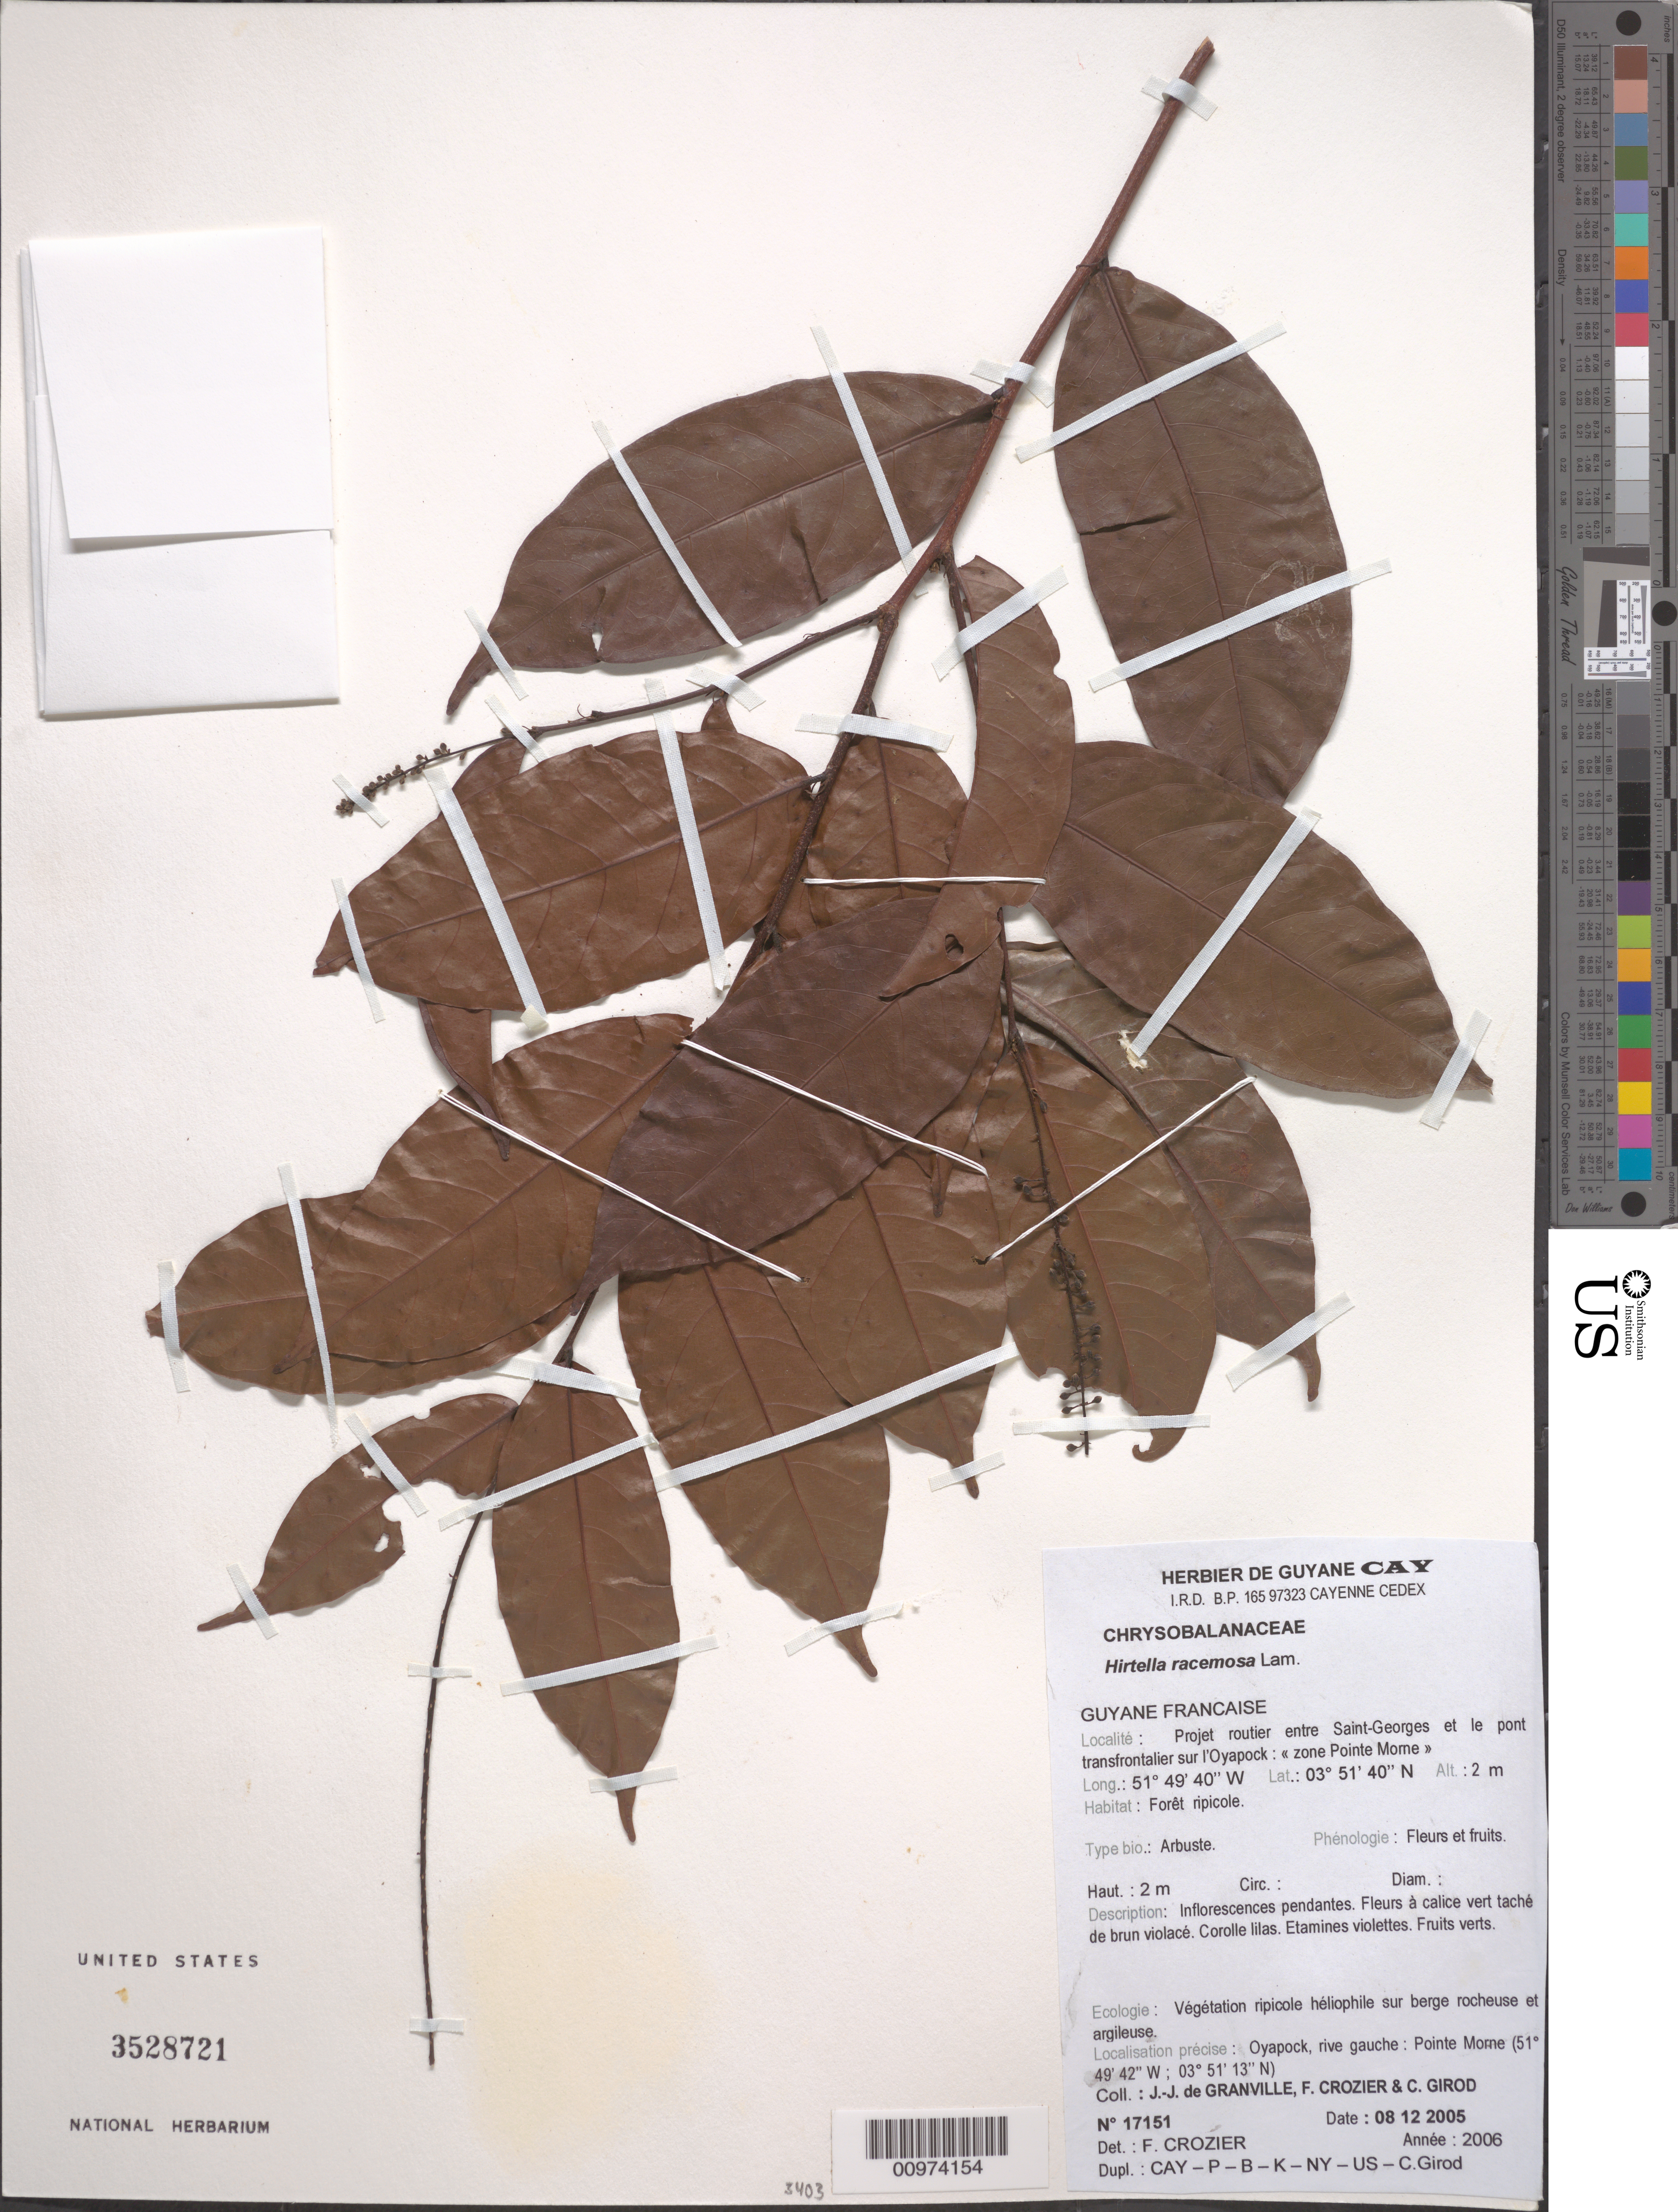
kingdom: Plantae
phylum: Tracheophyta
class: Magnoliopsida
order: Malpighiales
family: Chrysobalanaceae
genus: Hirtella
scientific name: Hirtella racemosa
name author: Lam.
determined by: Crozier, F.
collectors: J.-J. de Granville, F. Crozier & C. Girod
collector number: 17151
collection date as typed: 8-Dec-05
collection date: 2005-12-08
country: French Guiana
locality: Project routier entre Saint-Georges et le pont transfrontalier sur l'Oyapock, "zone Pointe Morne"; Oyapock, rive gauche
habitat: Foret ripicole. Vegetation ripicole heliophile sur berge rocheuse et argileuse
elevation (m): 2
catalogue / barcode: US 3528721